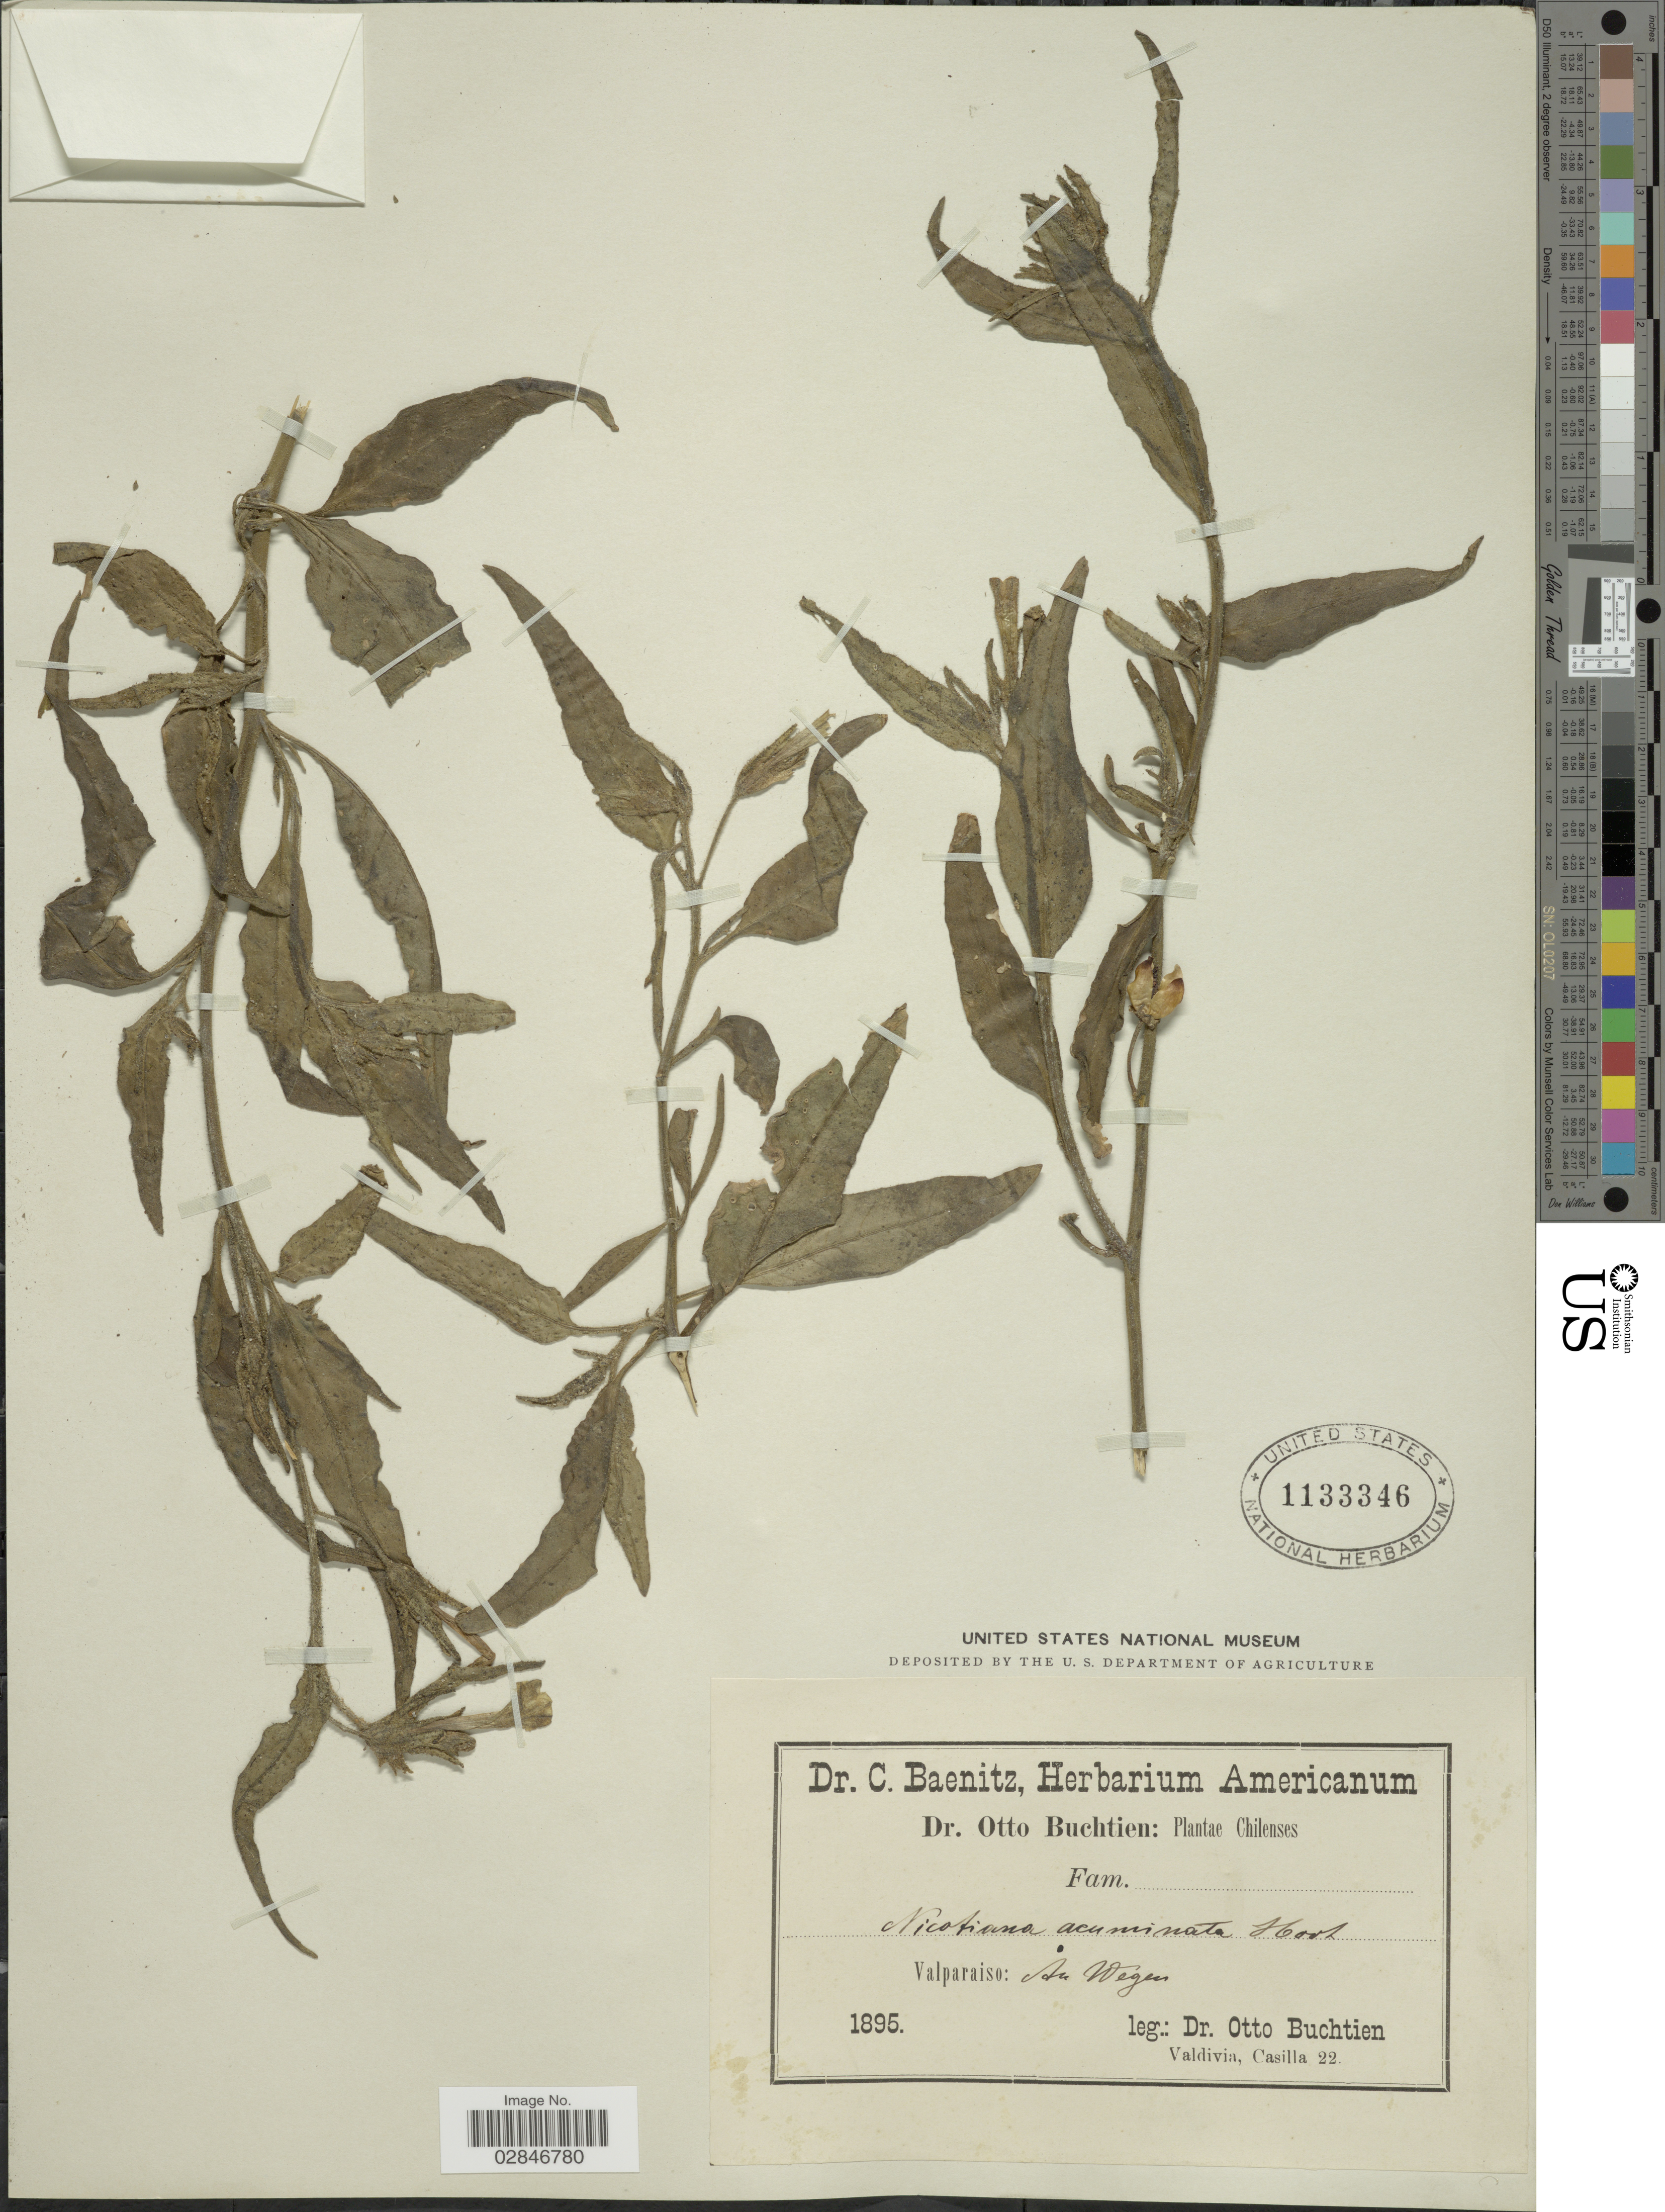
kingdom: Plantae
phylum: Tracheophyta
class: Magnoliopsida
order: Solanales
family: Solanaceae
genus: Nicotiana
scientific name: Nicotiana acuminata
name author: (Graham) Hook.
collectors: O. Buchtien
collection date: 1895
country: Chile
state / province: Valparaíso (V)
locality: Valparaiso: An Wegen.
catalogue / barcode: US 1133346